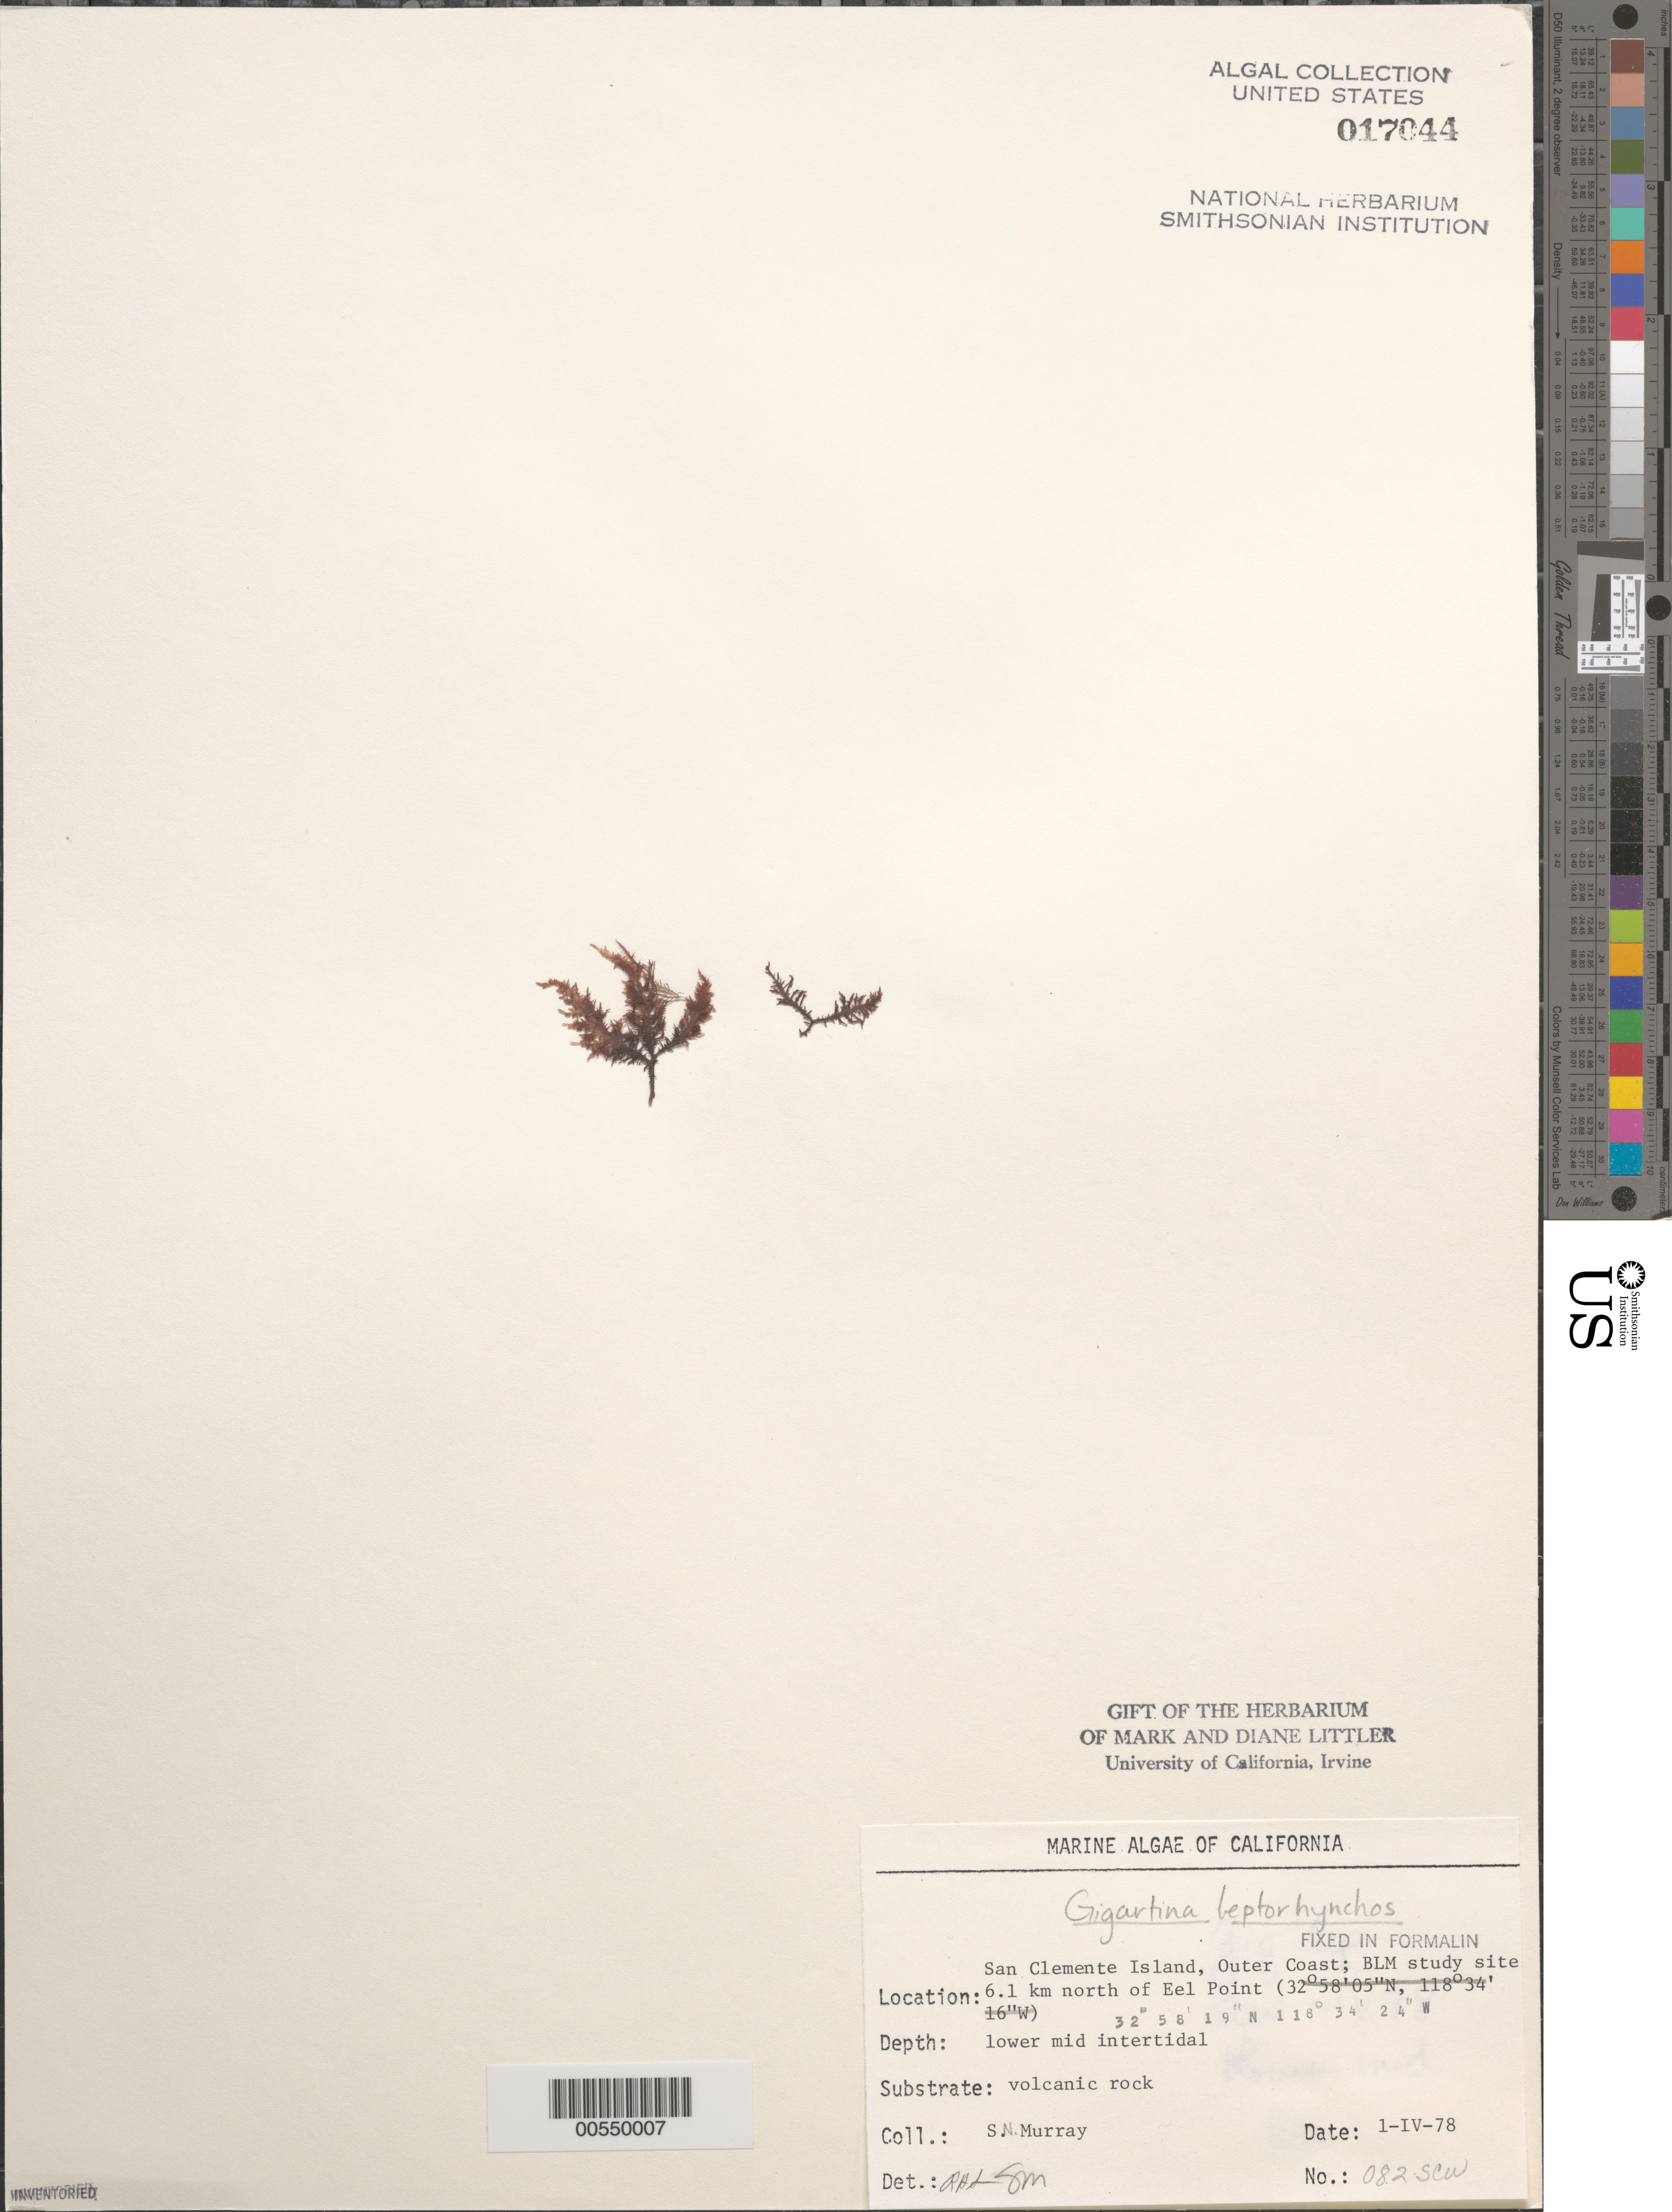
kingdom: Plantae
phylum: Rhodophyta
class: Florideophyceae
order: Gigartinales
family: Gigartinaceae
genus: Mazzaella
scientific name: Mazzaella leptorhynchos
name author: (J. Agardh) Leister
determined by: Algae name updating Project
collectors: S. N. Murray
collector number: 082-SCW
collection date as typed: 01 Apr 1978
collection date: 1978-04-01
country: United States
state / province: California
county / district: Los Angeles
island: San Clemente Island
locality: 6.1 km north of Eel Point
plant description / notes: BLM-SOCALBIGHT Rocky Intertidal Survey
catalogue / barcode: US 17044